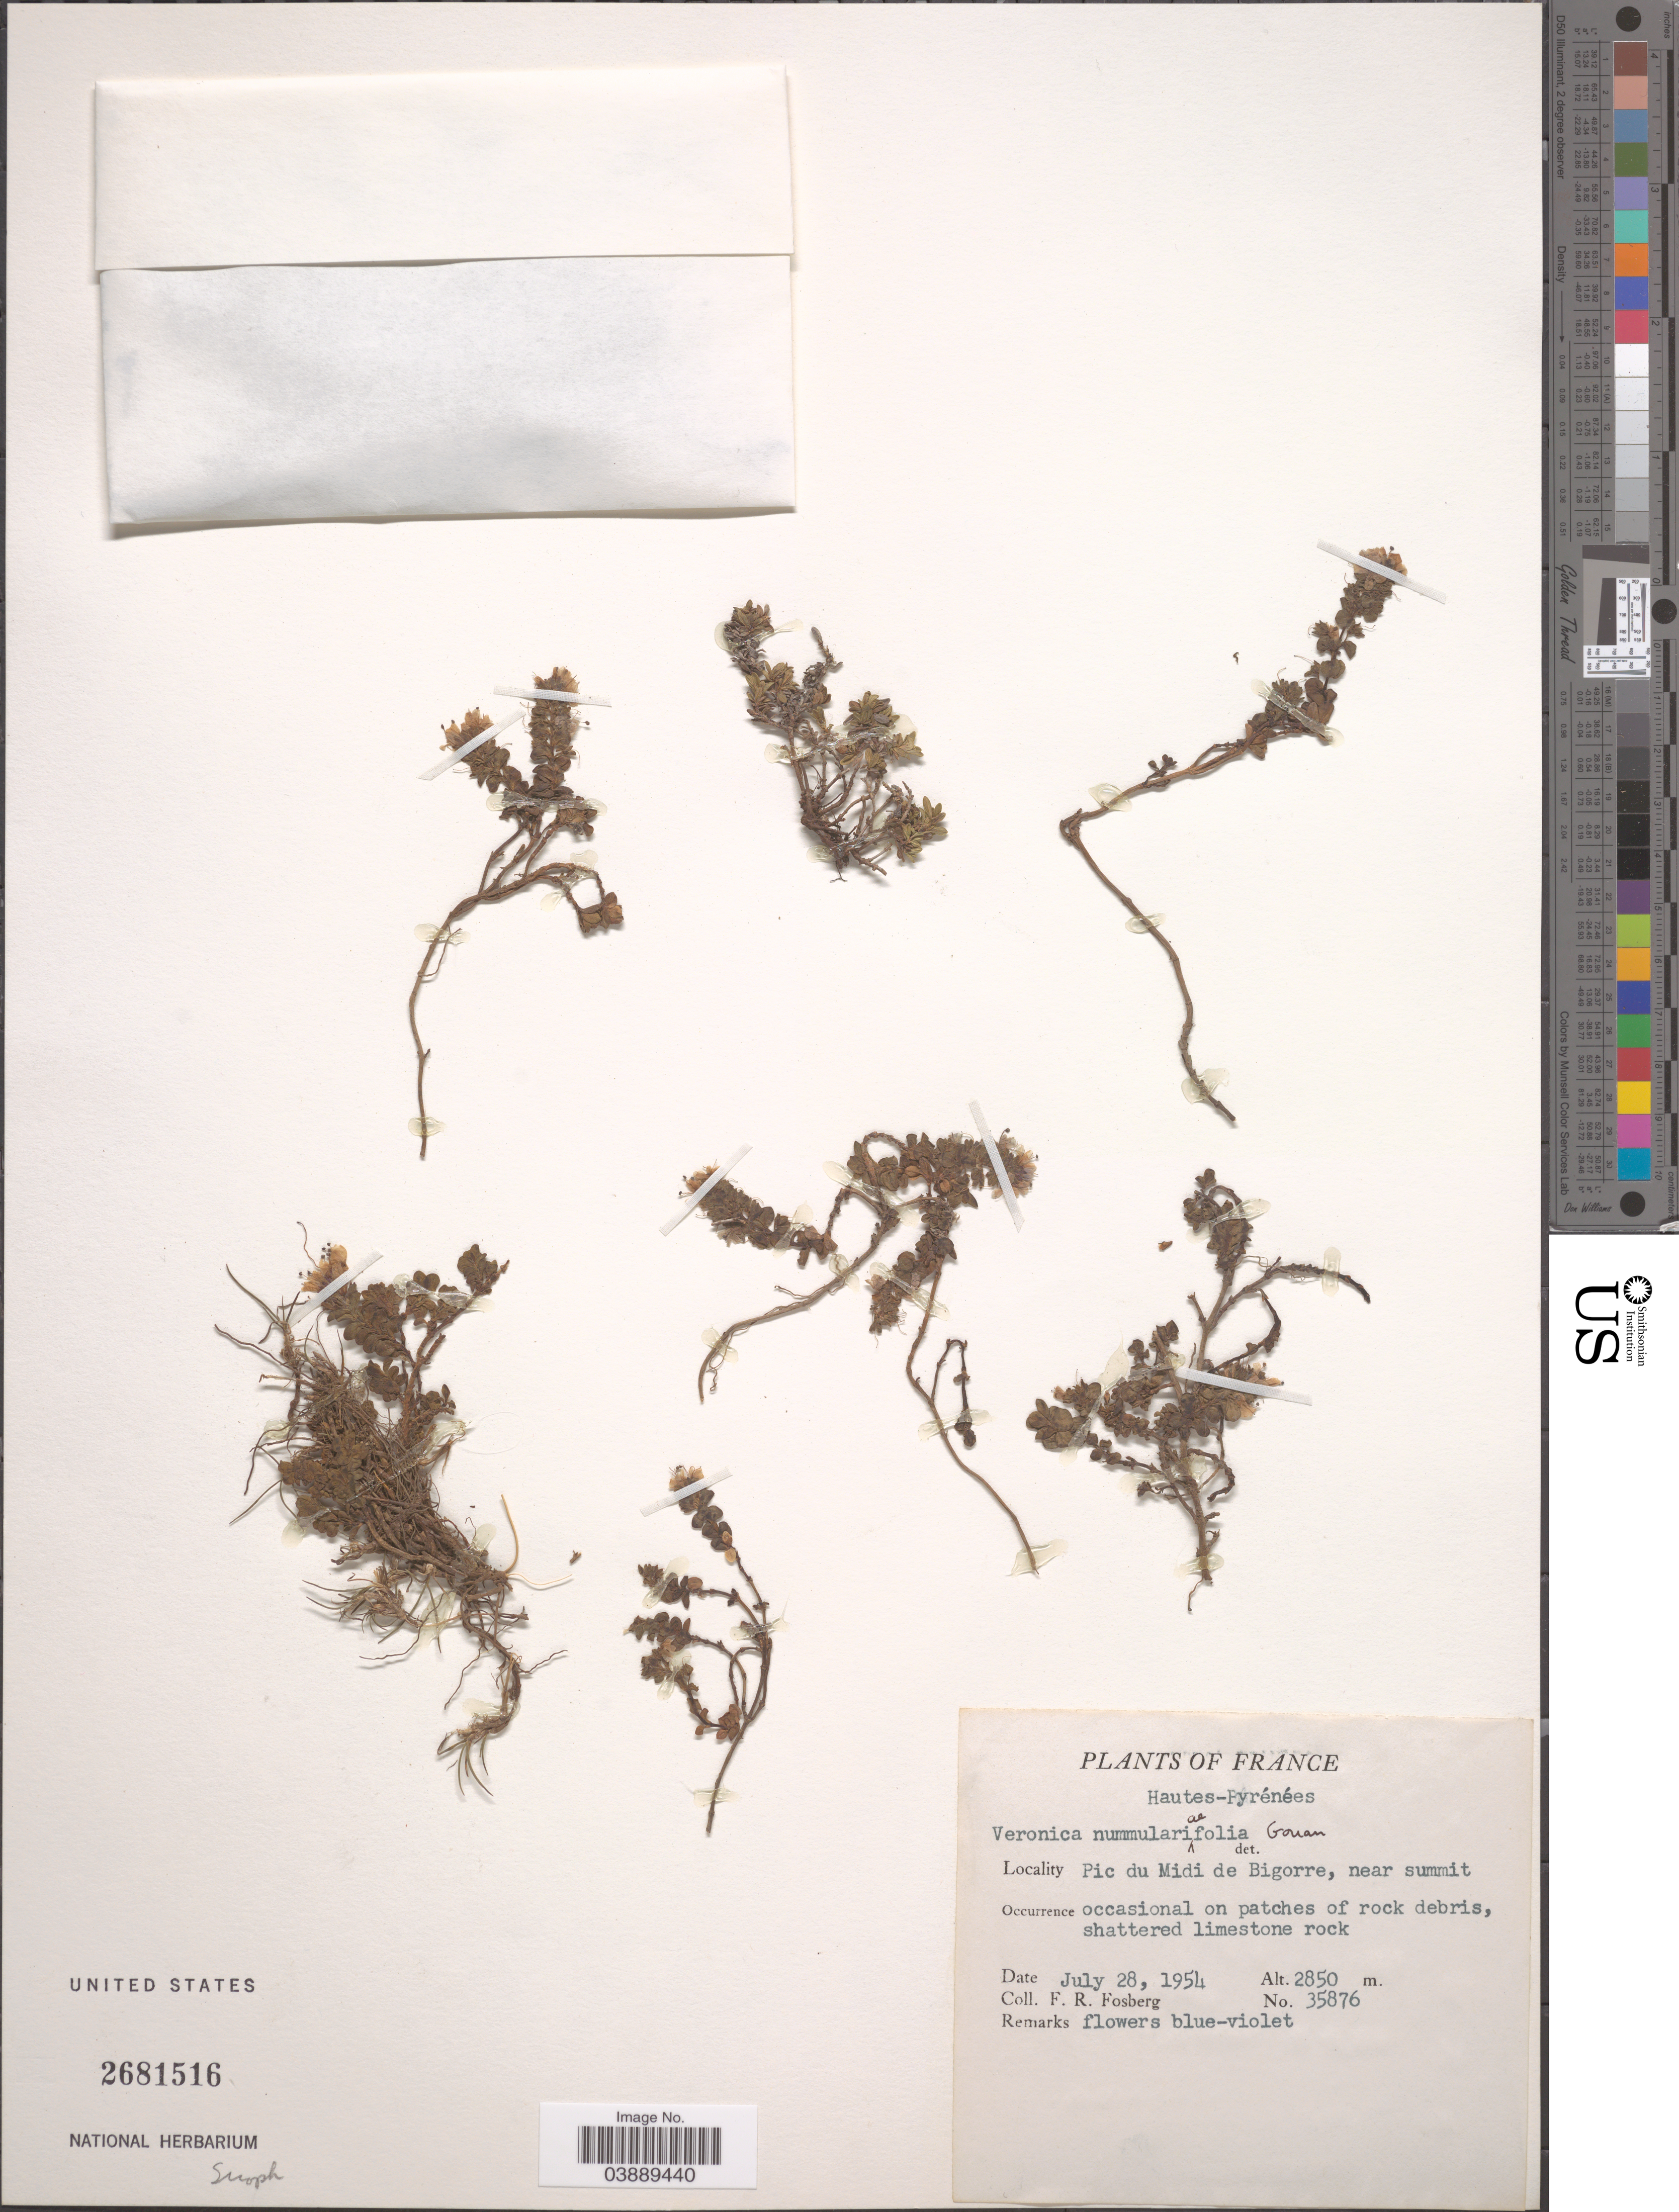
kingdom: Plantae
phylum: Tracheophyta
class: Magnoliopsida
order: Lamiales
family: Plantaginaceae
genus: Veronica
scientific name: Veronica nummulariifolia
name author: Thuill.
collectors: F. R. Fosberg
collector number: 35876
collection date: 1954-07-28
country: France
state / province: Occitanie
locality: Hautes _ Pyrénées. Pic du Midi de Bigorre, near summit.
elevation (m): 2850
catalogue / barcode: US 2681516